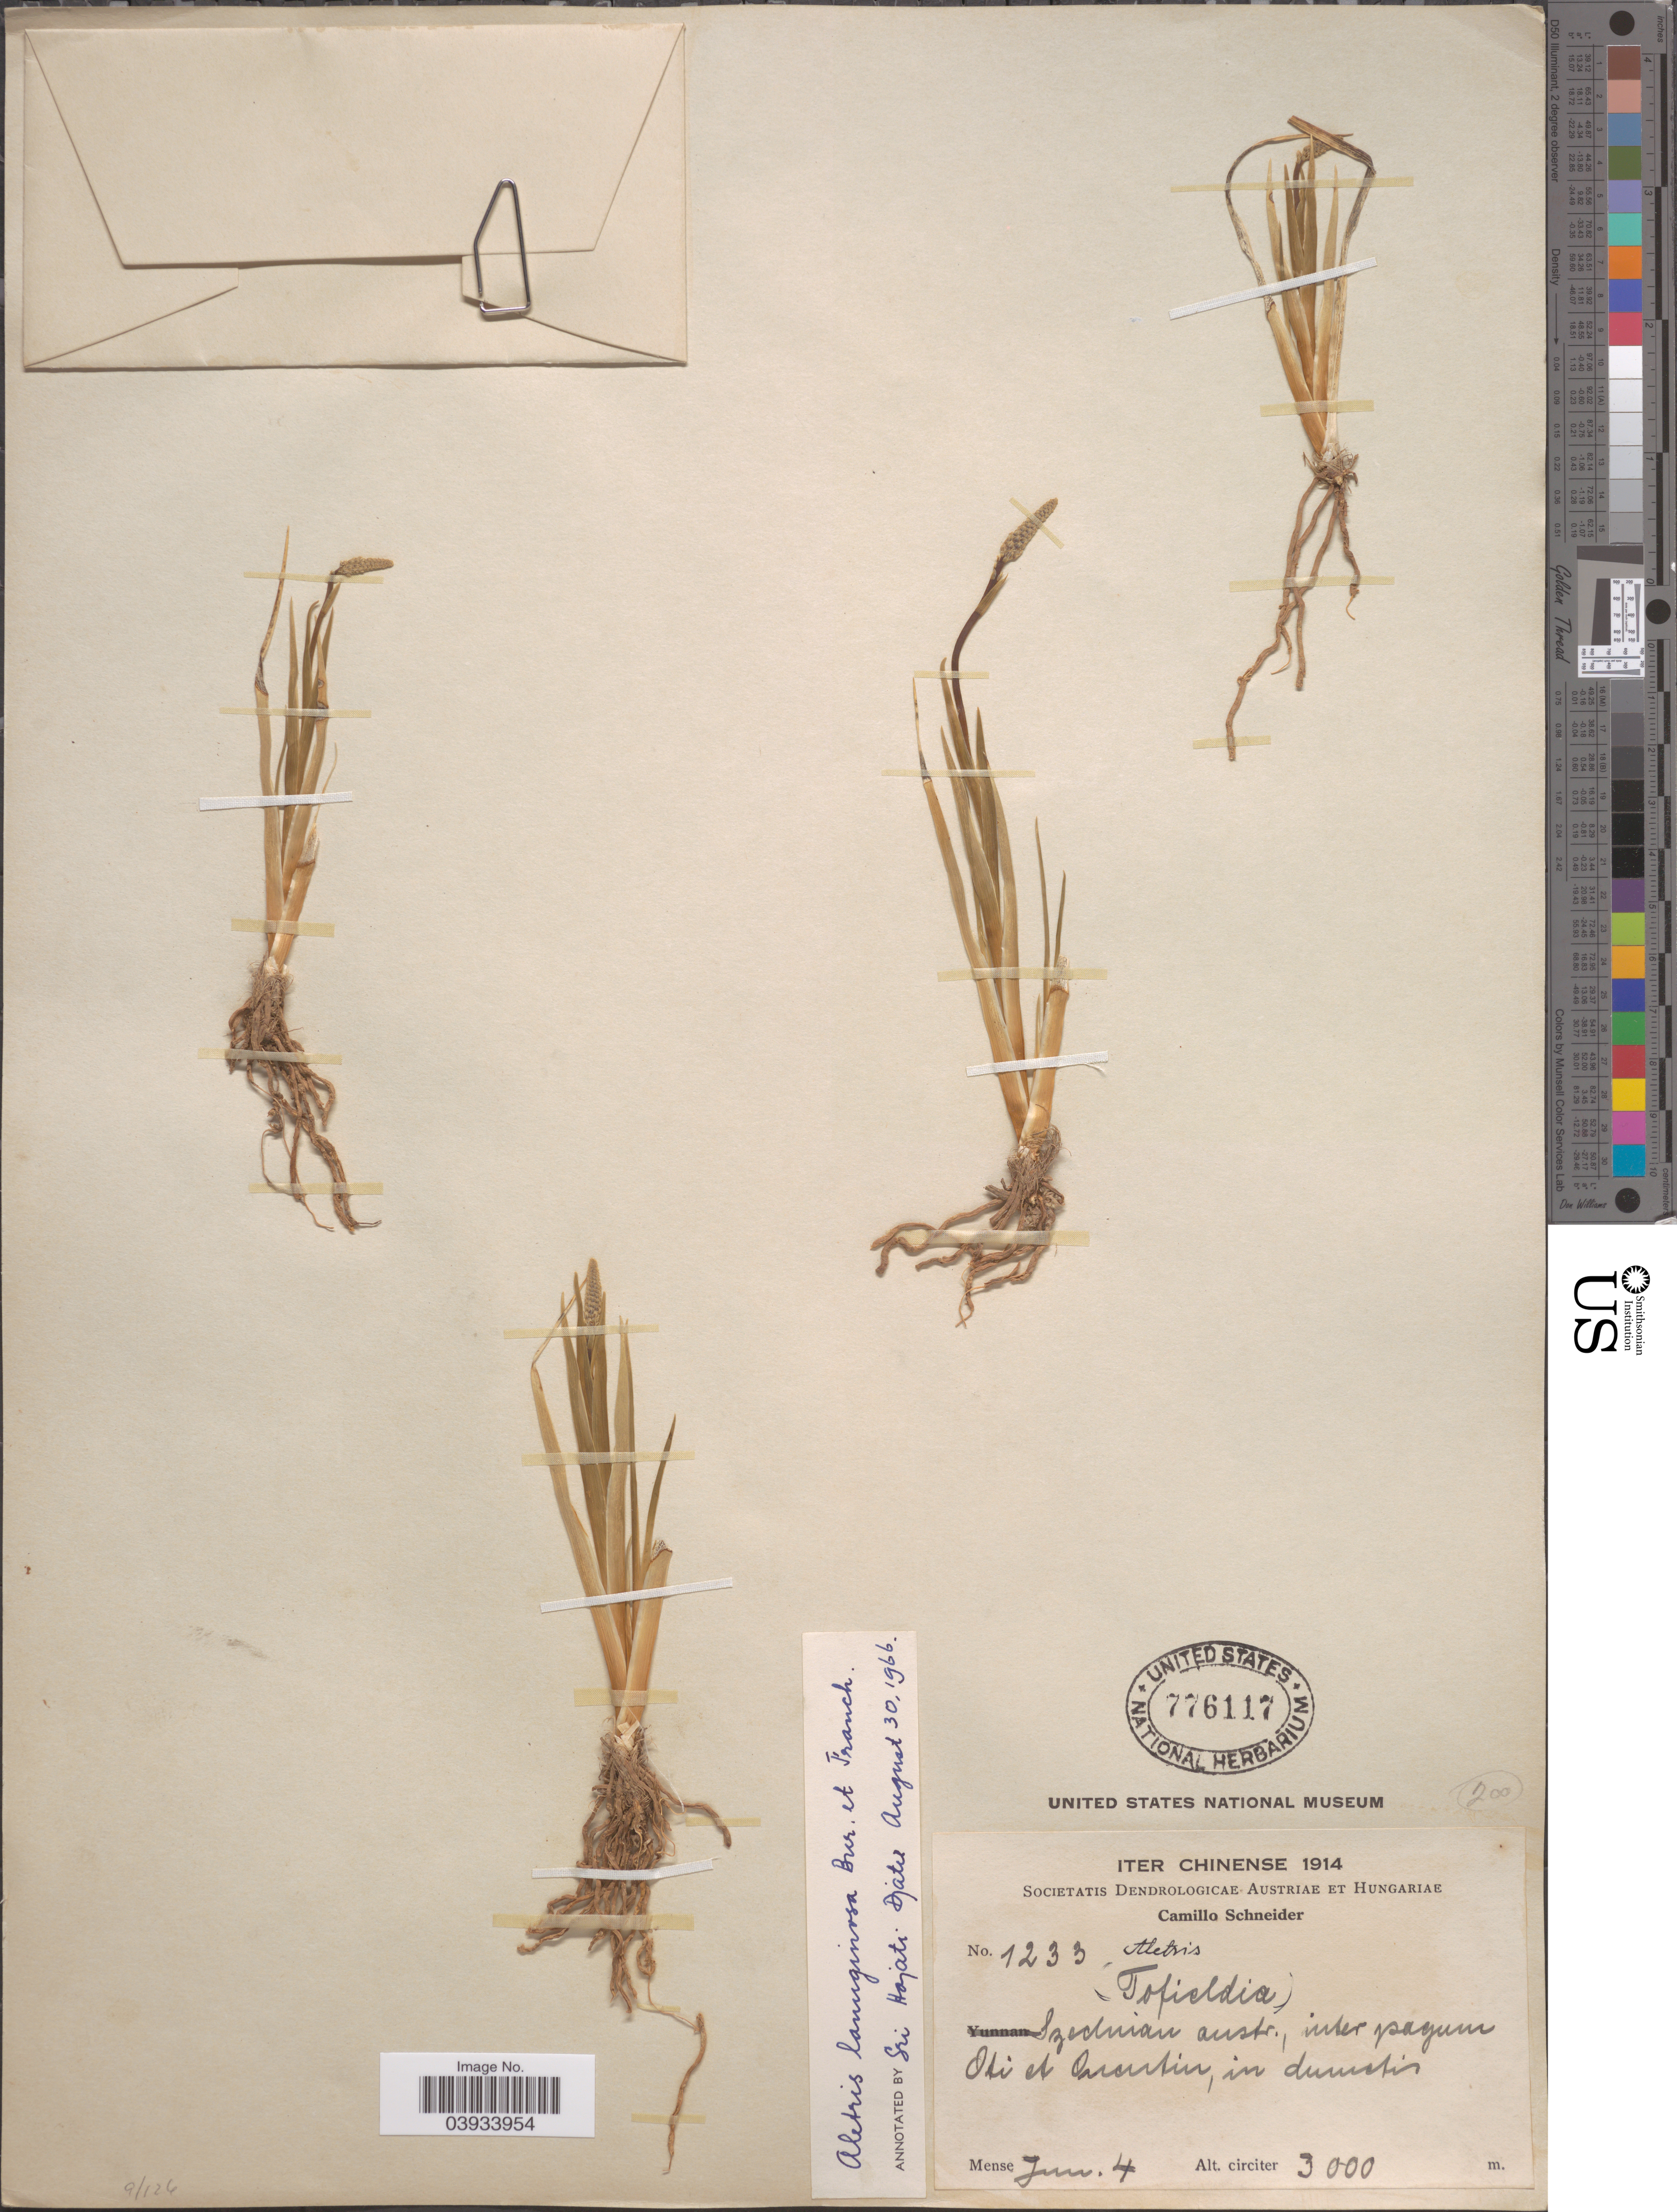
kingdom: Plantae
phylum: Tracheophyta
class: Liliopsida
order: Dioscoreales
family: Nartheciaceae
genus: Aletris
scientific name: Aletris lanuginosa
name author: Bureau & Franch.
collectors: C. K. Schneider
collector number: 1233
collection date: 1914-06-04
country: China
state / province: Sichuan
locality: Szechuan austr., inter pagum Oti et Oncutin [interpreted].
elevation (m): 3000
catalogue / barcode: US 776117